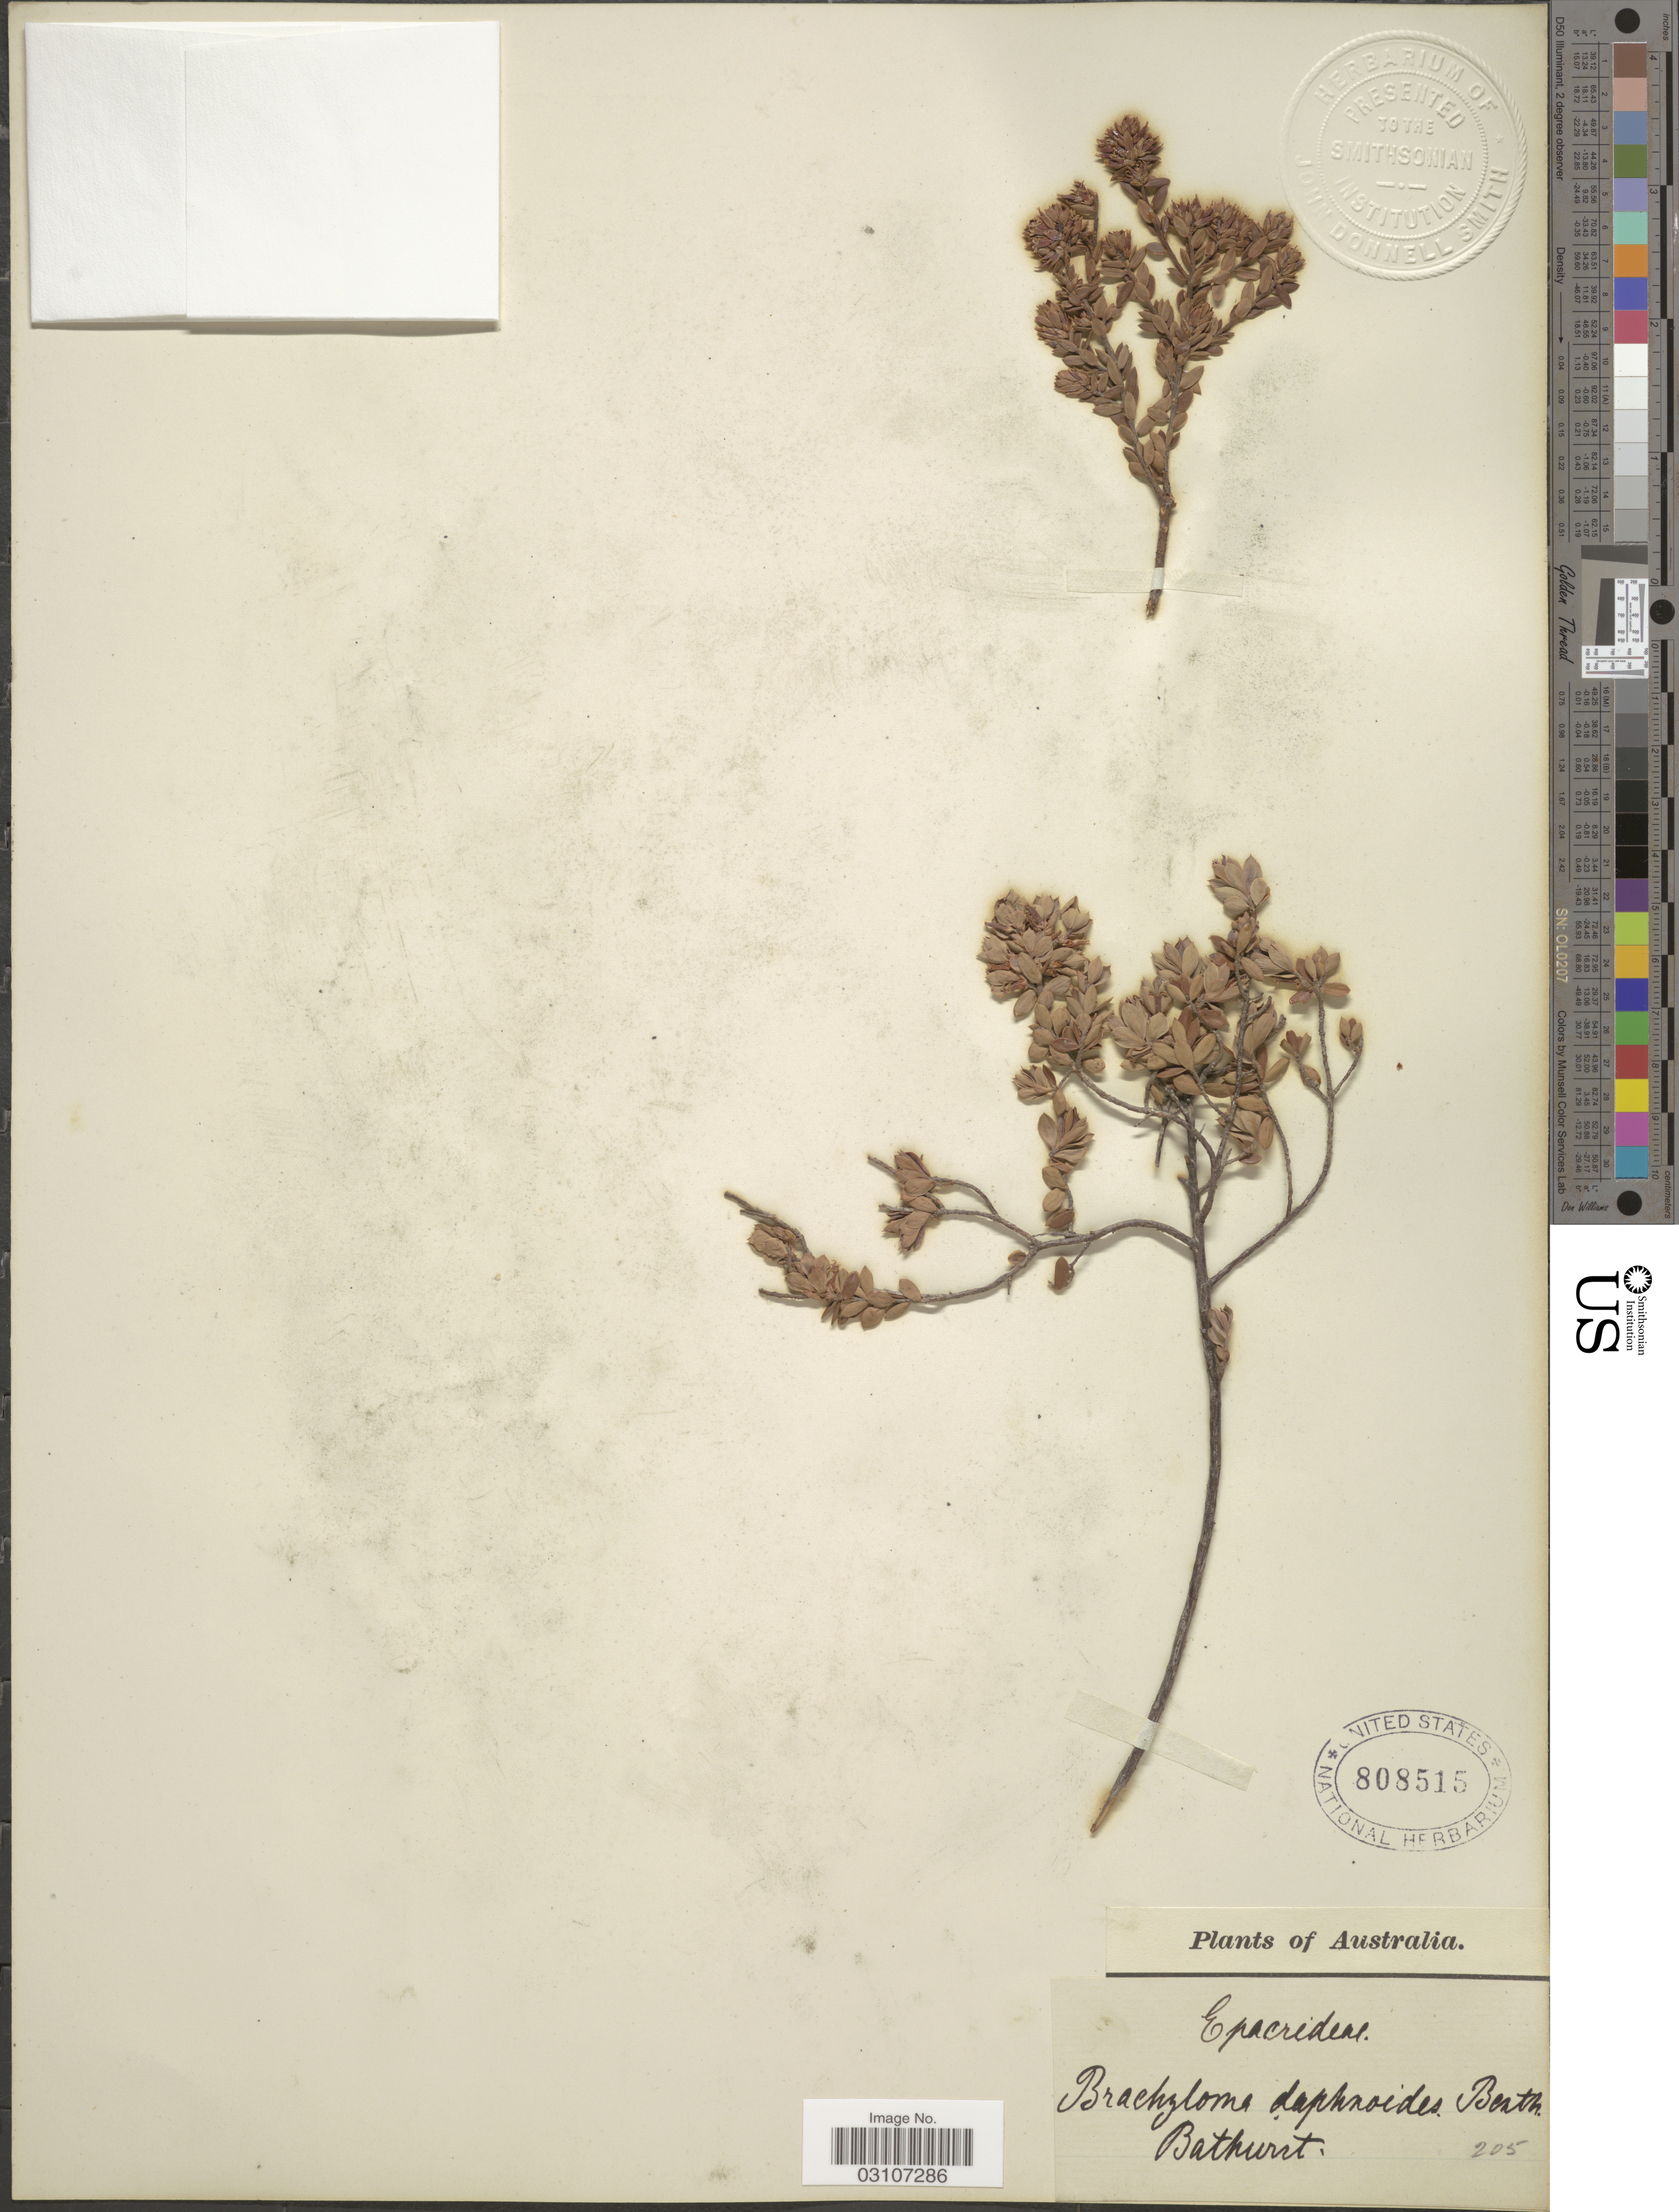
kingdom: Plantae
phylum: Tracheophyta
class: Magnoliopsida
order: Ericales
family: Ericaceae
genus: Brachyloma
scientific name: Brachyloma daphnoides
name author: (Sm.) Benth.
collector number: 205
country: Australia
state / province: Northern Territory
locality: Bathurst.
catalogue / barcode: US 808515